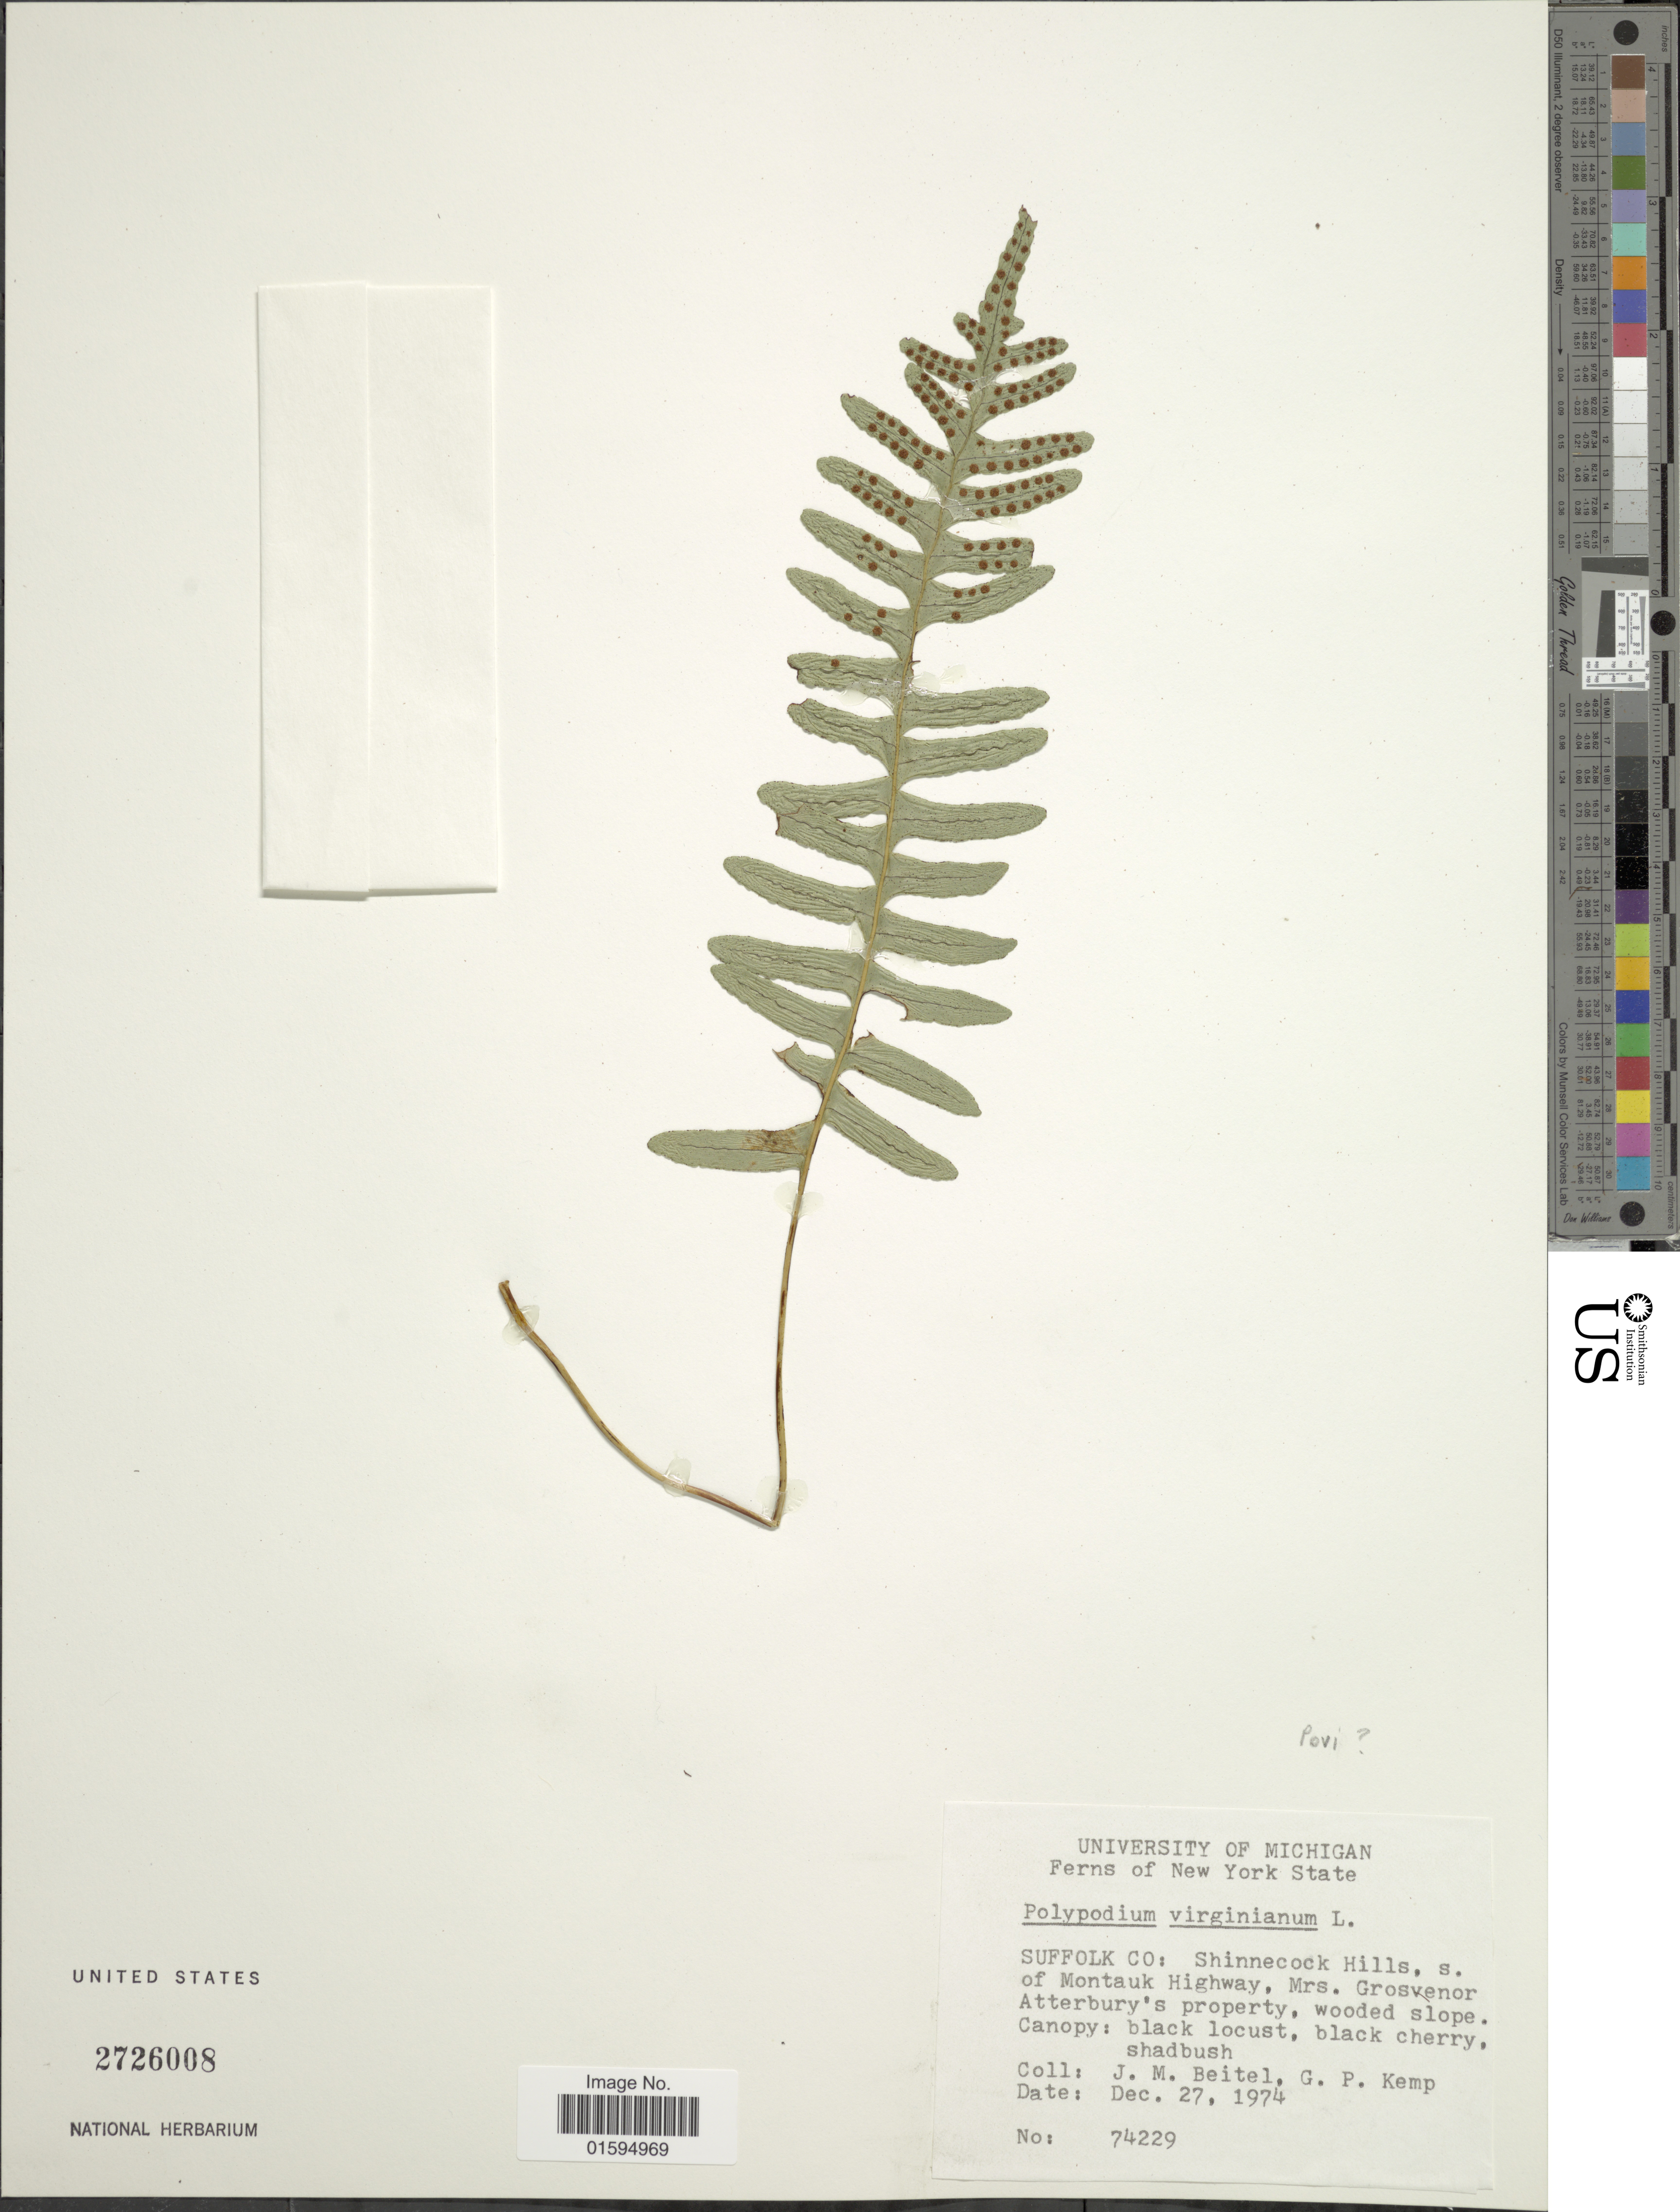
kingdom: Plantae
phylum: Tracheophyta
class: Polypodiopsida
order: Polypodiales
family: Polypodiaceae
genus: Polypodium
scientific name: Polypodium virginianum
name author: L.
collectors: J. M. Beitel & G. Kemp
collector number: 74229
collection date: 1974-12-27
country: United States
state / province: New York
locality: Suffolk Co. Shinnecock Hills, S. Of Montauk Highway, Mrs Grosvenor Atterbury's property, Wooden slope.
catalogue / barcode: US 2726008